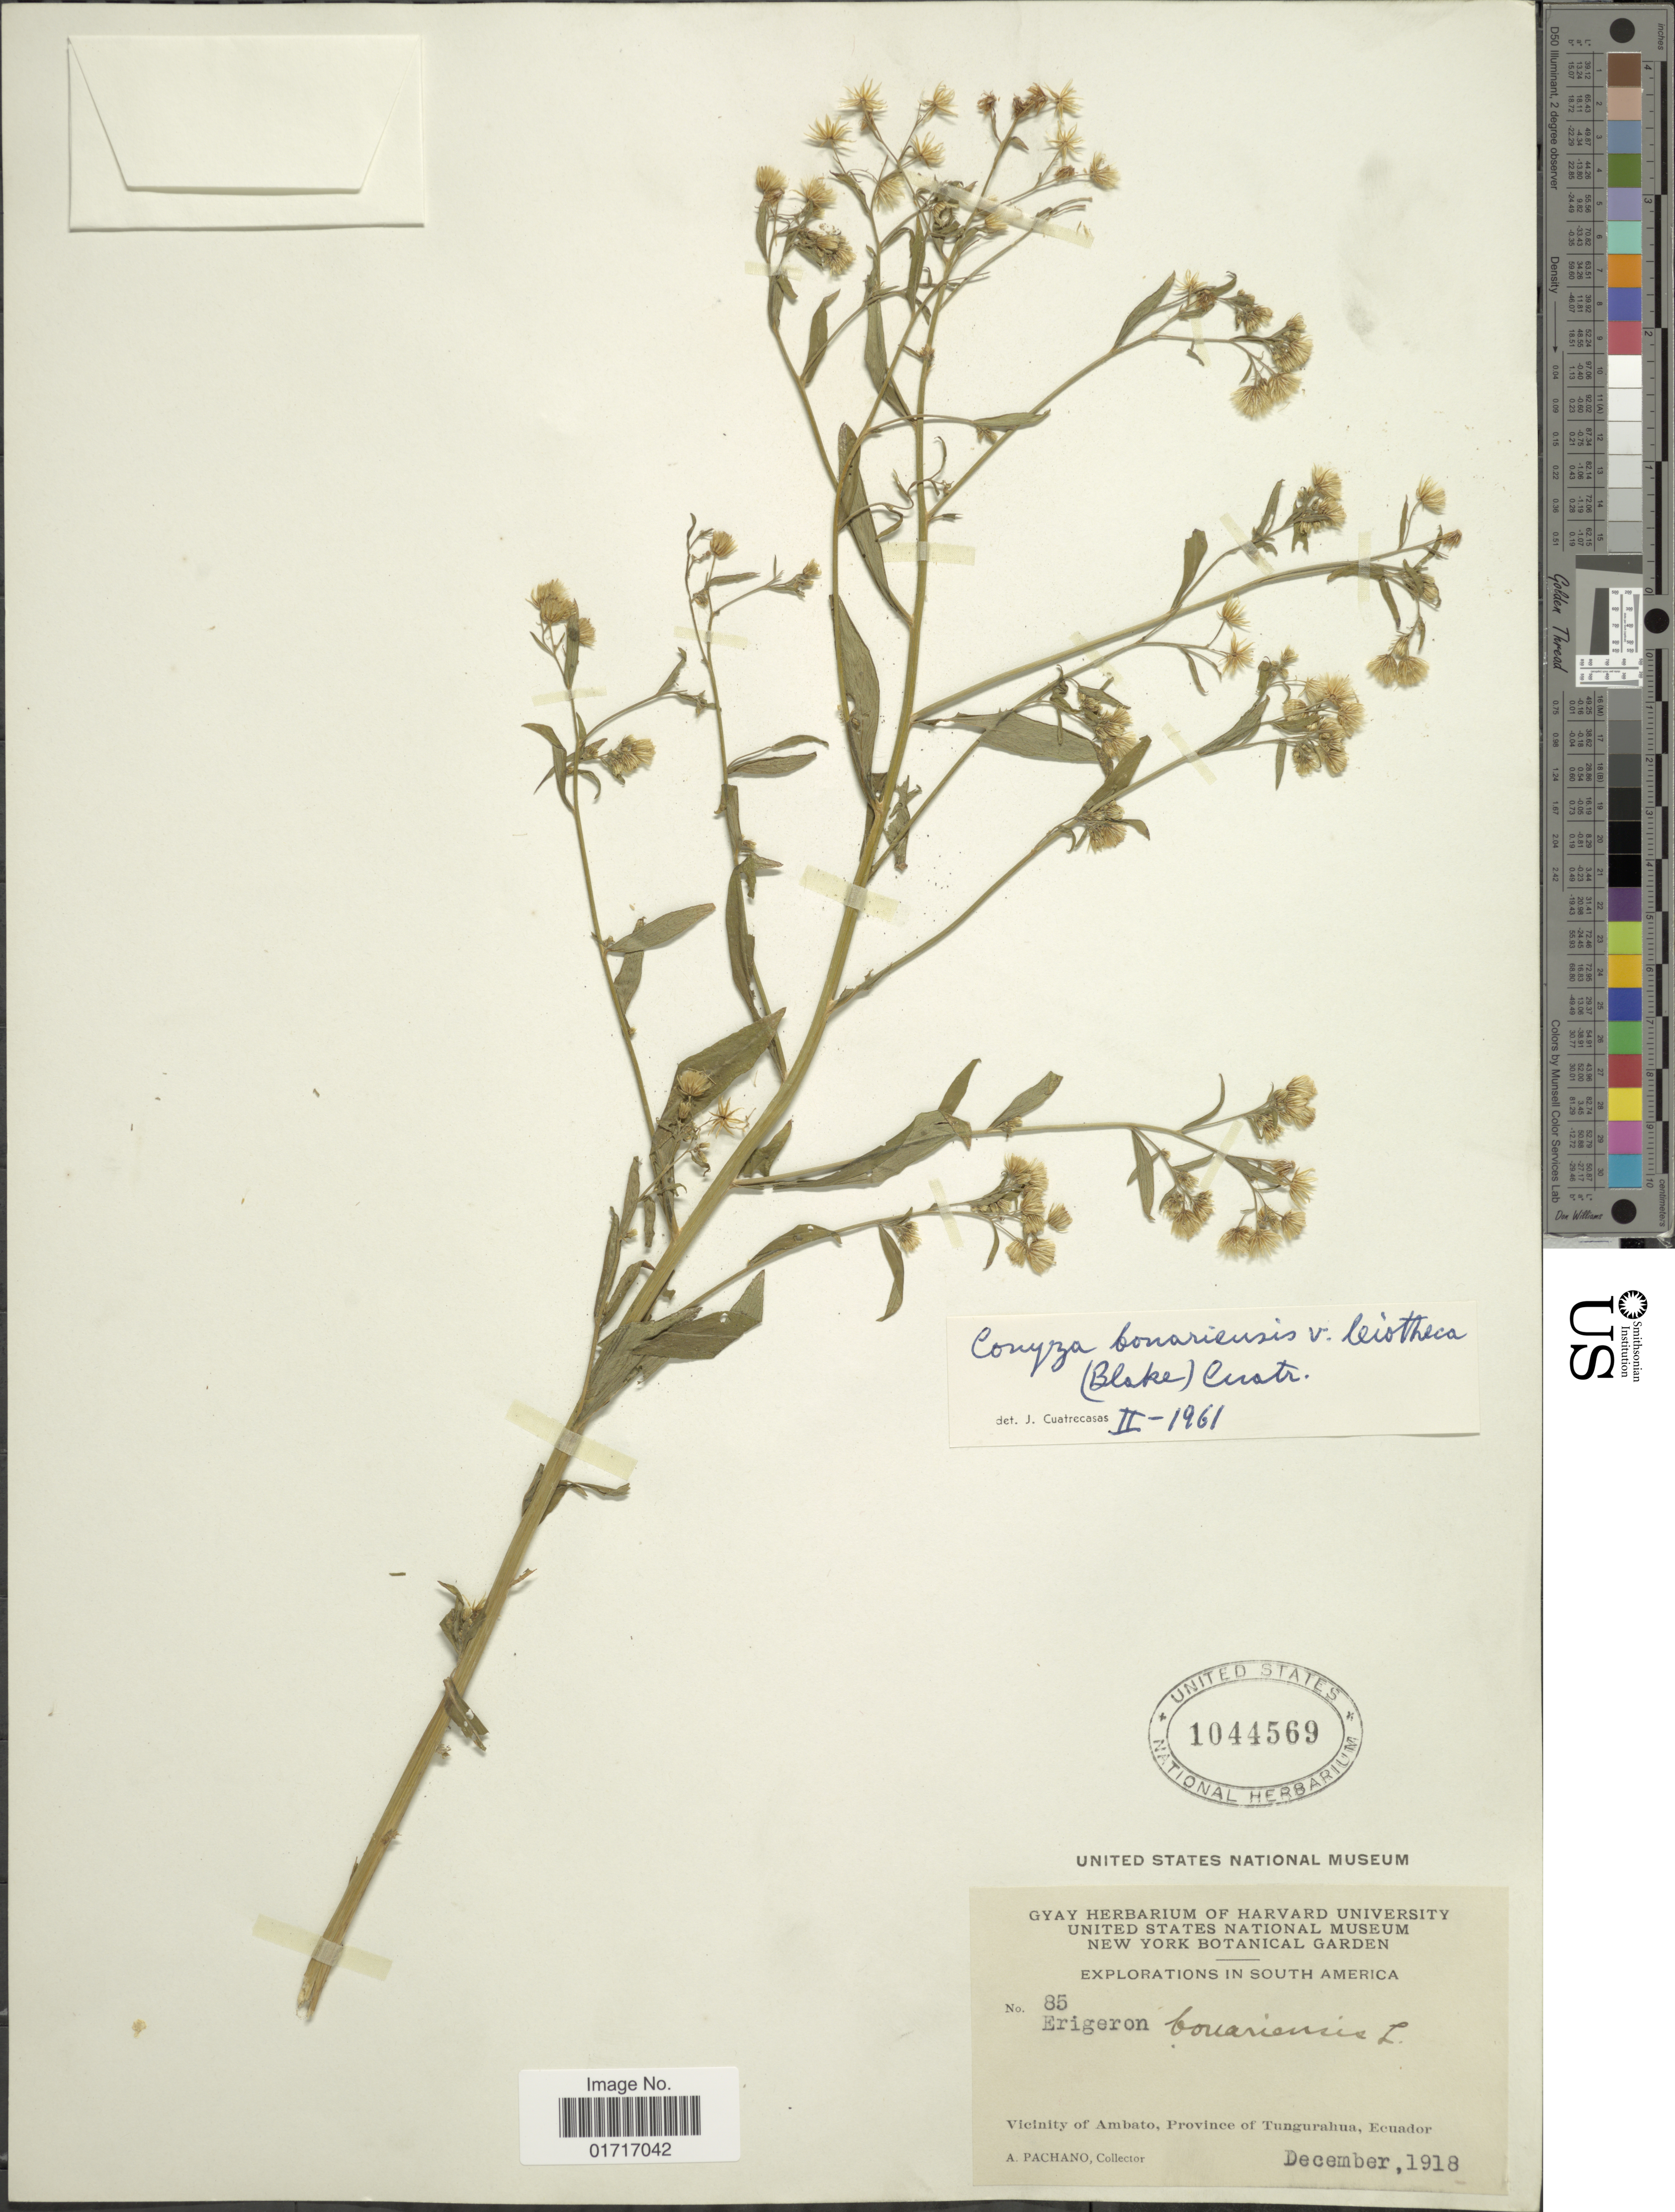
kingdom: Plantae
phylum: Tracheophyta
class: Magnoliopsida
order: Asterales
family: Asteraceae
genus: Conyza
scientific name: Conyza bonariensis var. leiotheca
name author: (S.F. Blake) Cuatrec.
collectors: A. Pachano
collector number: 85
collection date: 1918-12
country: Ecuador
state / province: Tungurahua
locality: Vicinity of Ambato, Province of Tungurahua, Ecuador.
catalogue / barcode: US 1044569